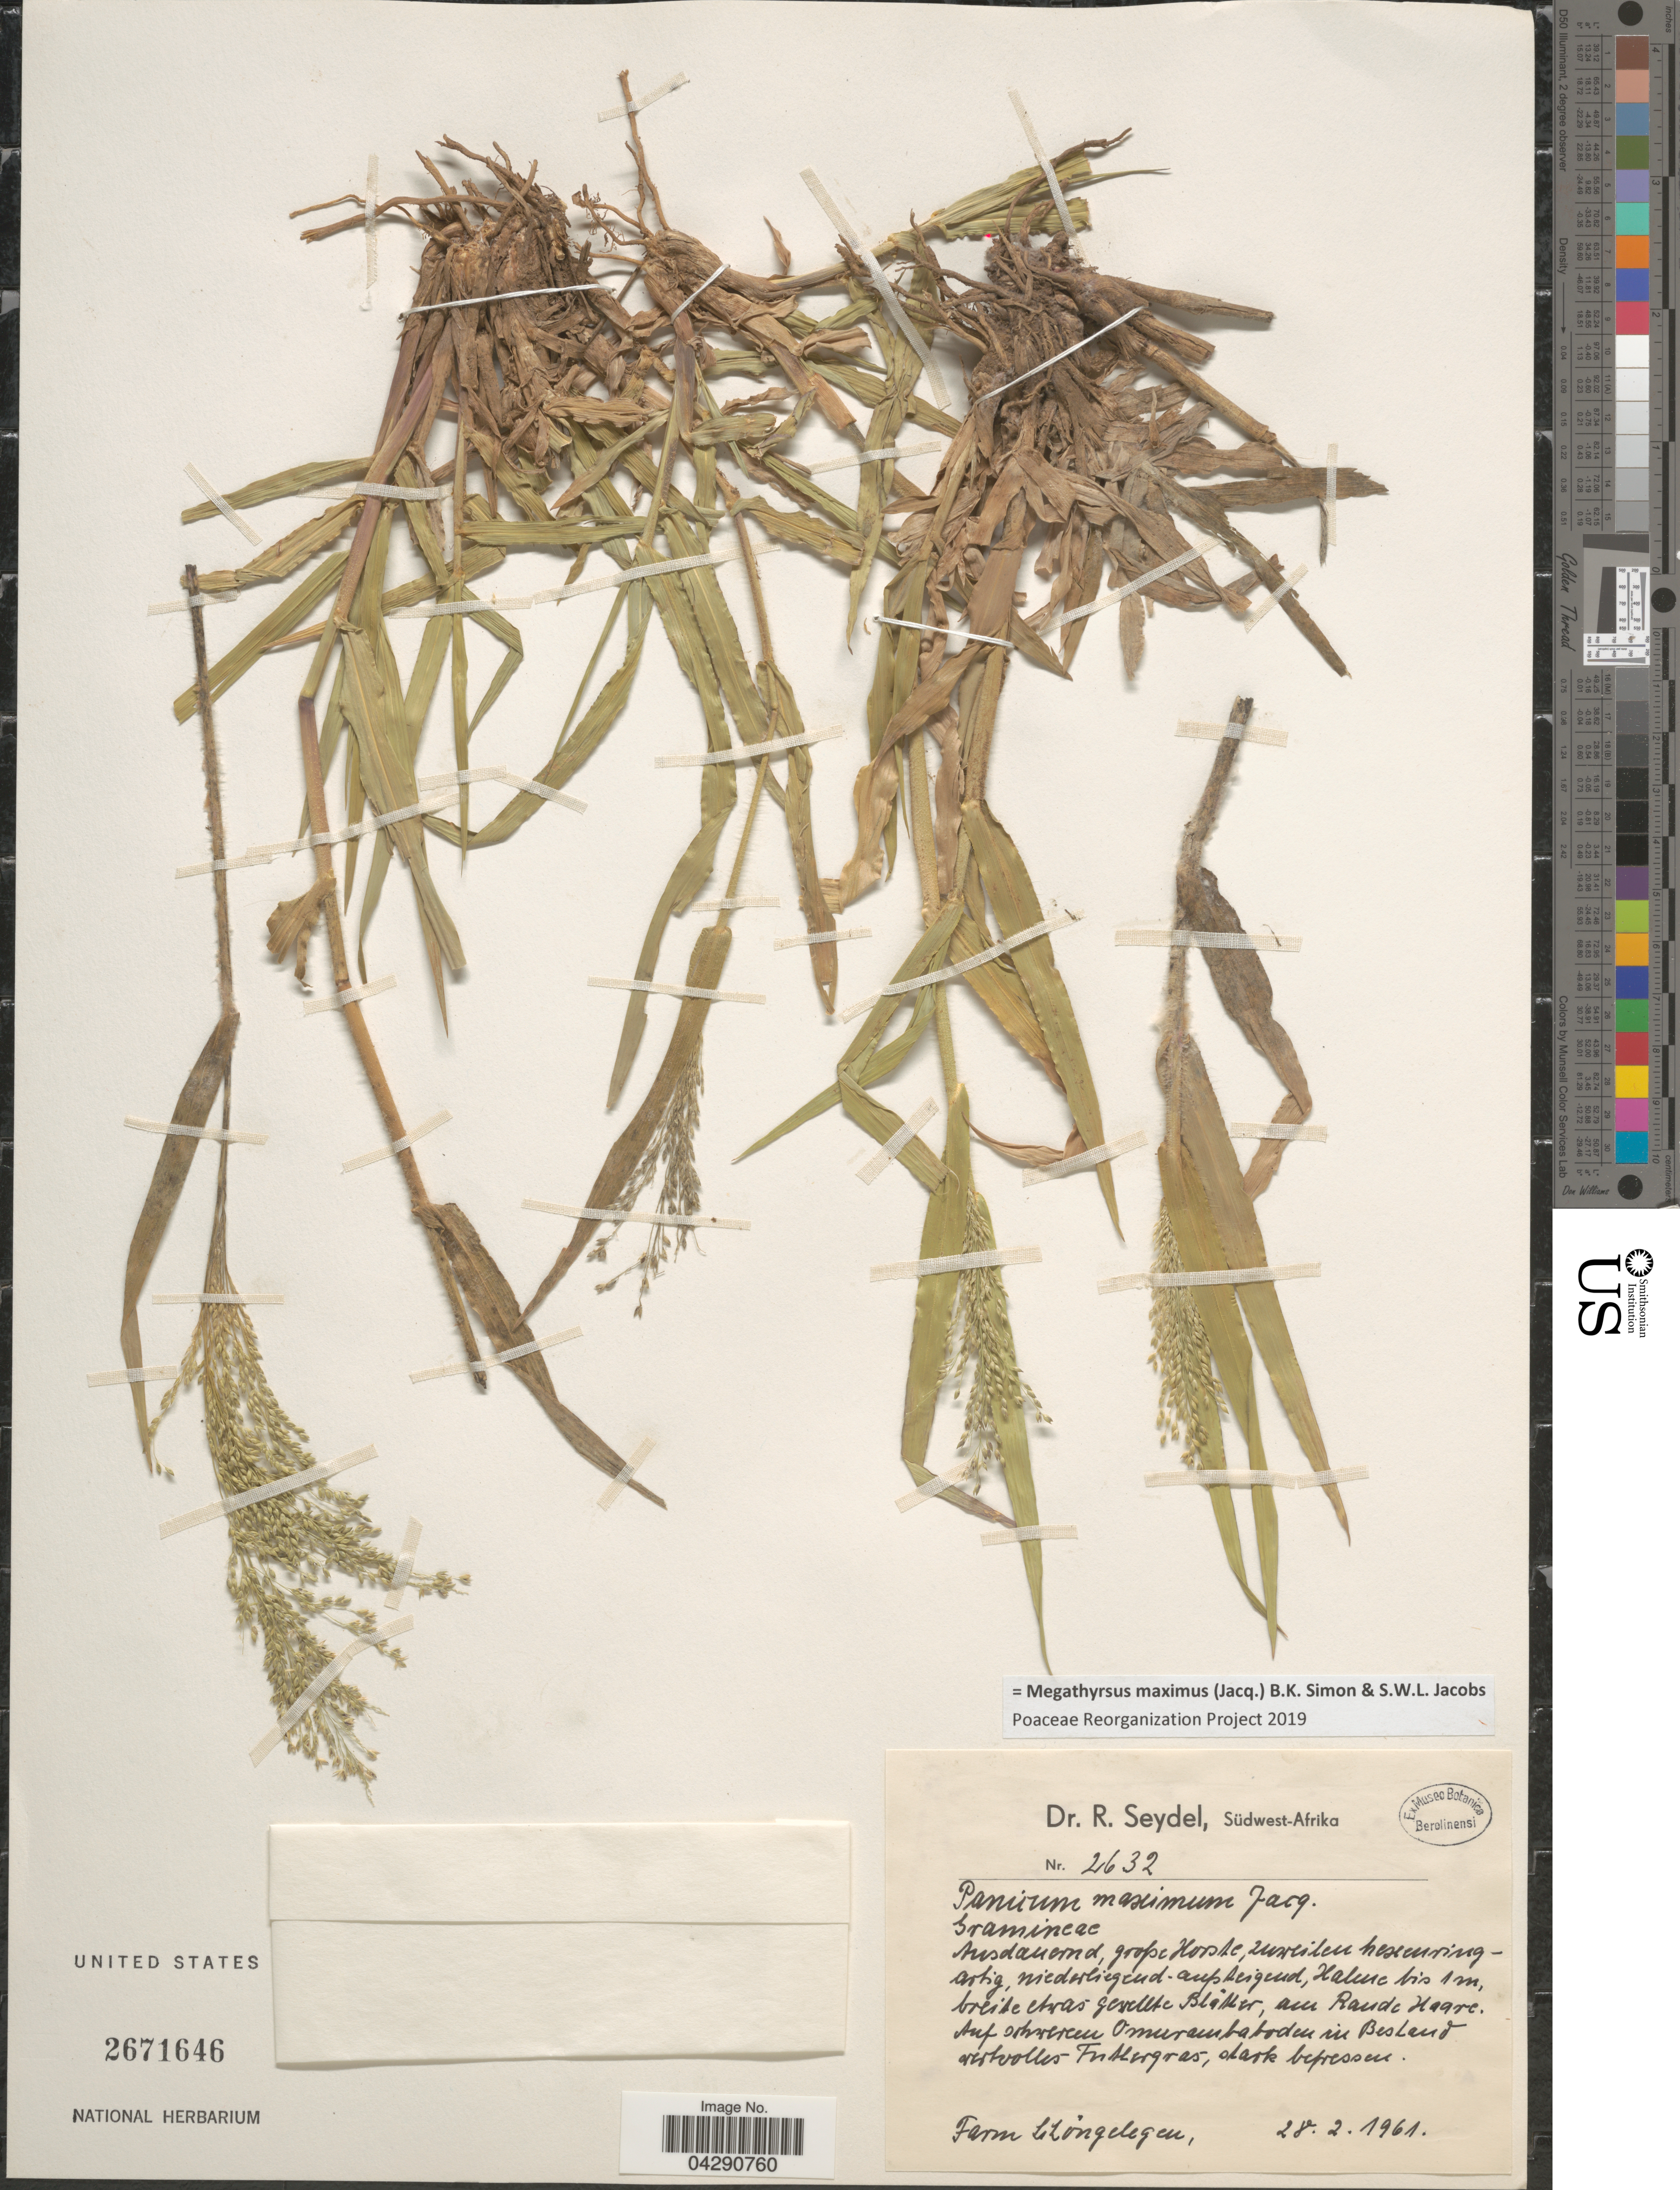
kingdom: Plantae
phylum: Tracheophyta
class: Liliopsida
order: Poales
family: Poaceae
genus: Megathyrsus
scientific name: Megathyrsus maximus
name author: (Jacq.) B.K. Simon & S.W.L. Jacobs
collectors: R. Seydel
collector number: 2632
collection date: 1961-02-28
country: Namibia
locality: Südwest-Afrika. Farm Schöngelegen.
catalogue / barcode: US 2671646